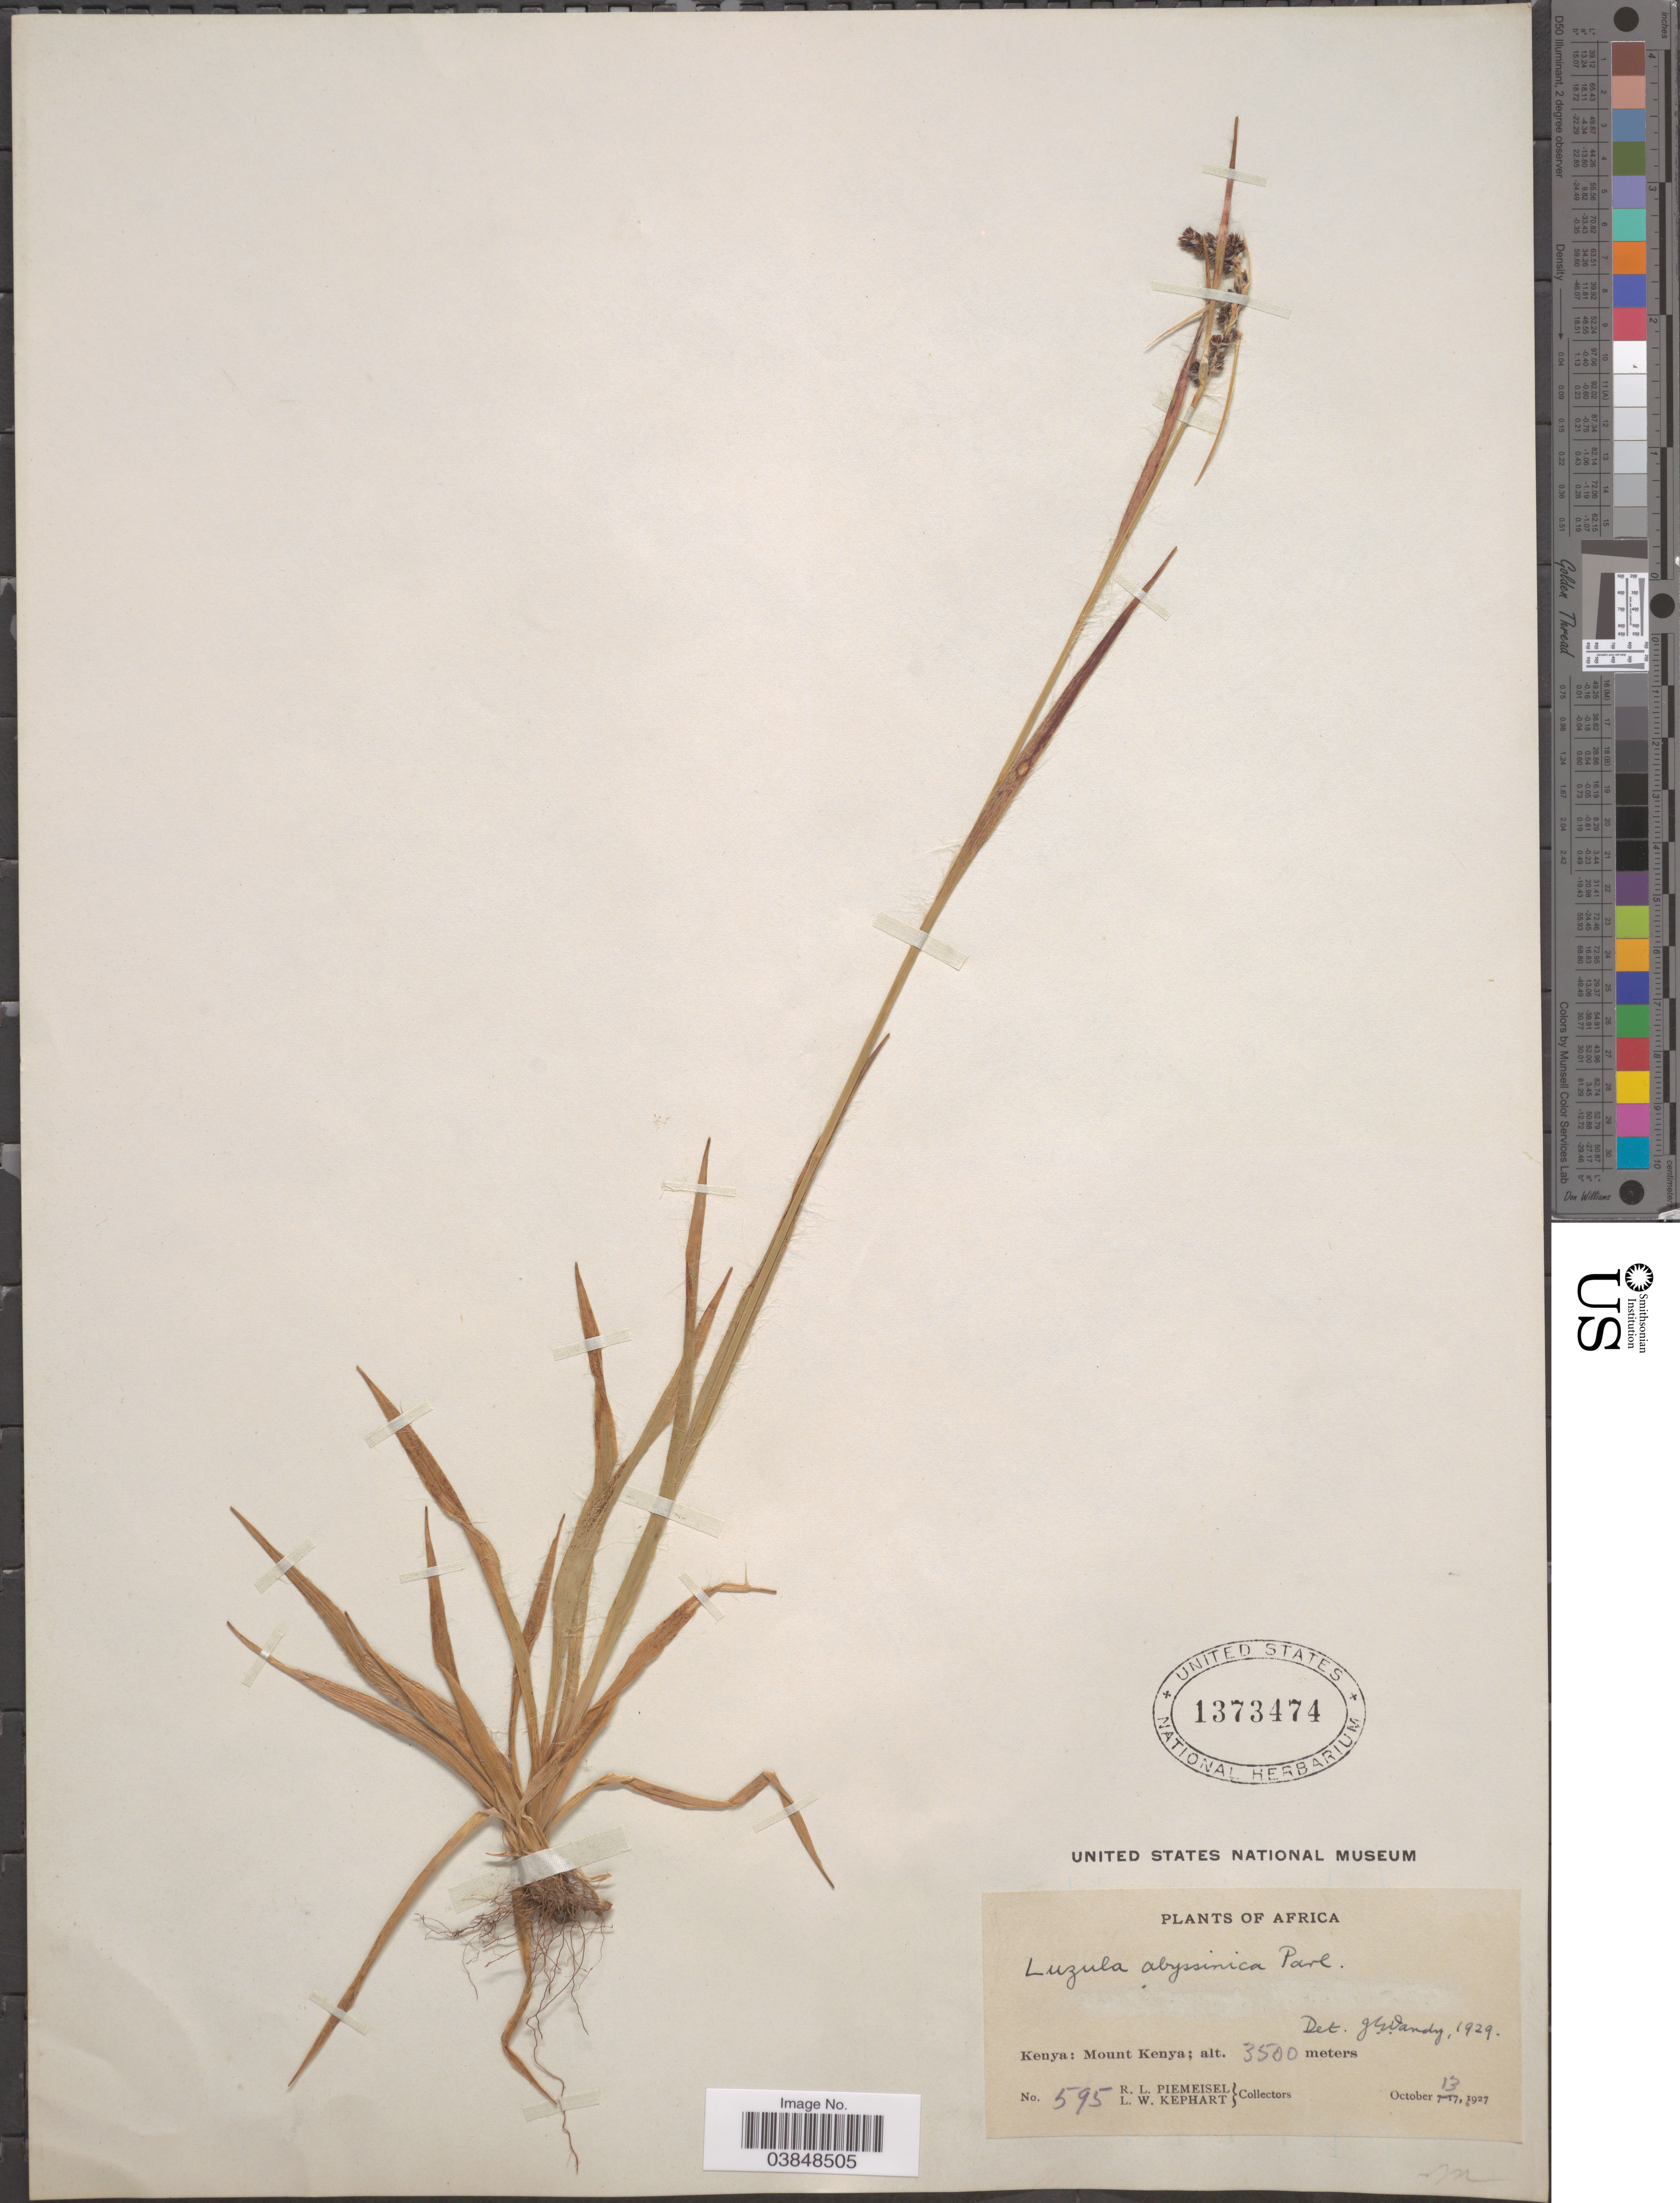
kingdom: Plantae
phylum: Tracheophyta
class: Liliopsida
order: Poales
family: Juncaceae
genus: Luzula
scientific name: Luzula abyssinica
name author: Parl.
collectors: R. L. Piemeisel & L. W. Kephart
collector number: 595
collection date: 1927-10-13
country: Kenya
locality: Mount Kenya.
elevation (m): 3500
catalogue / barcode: US 1373474